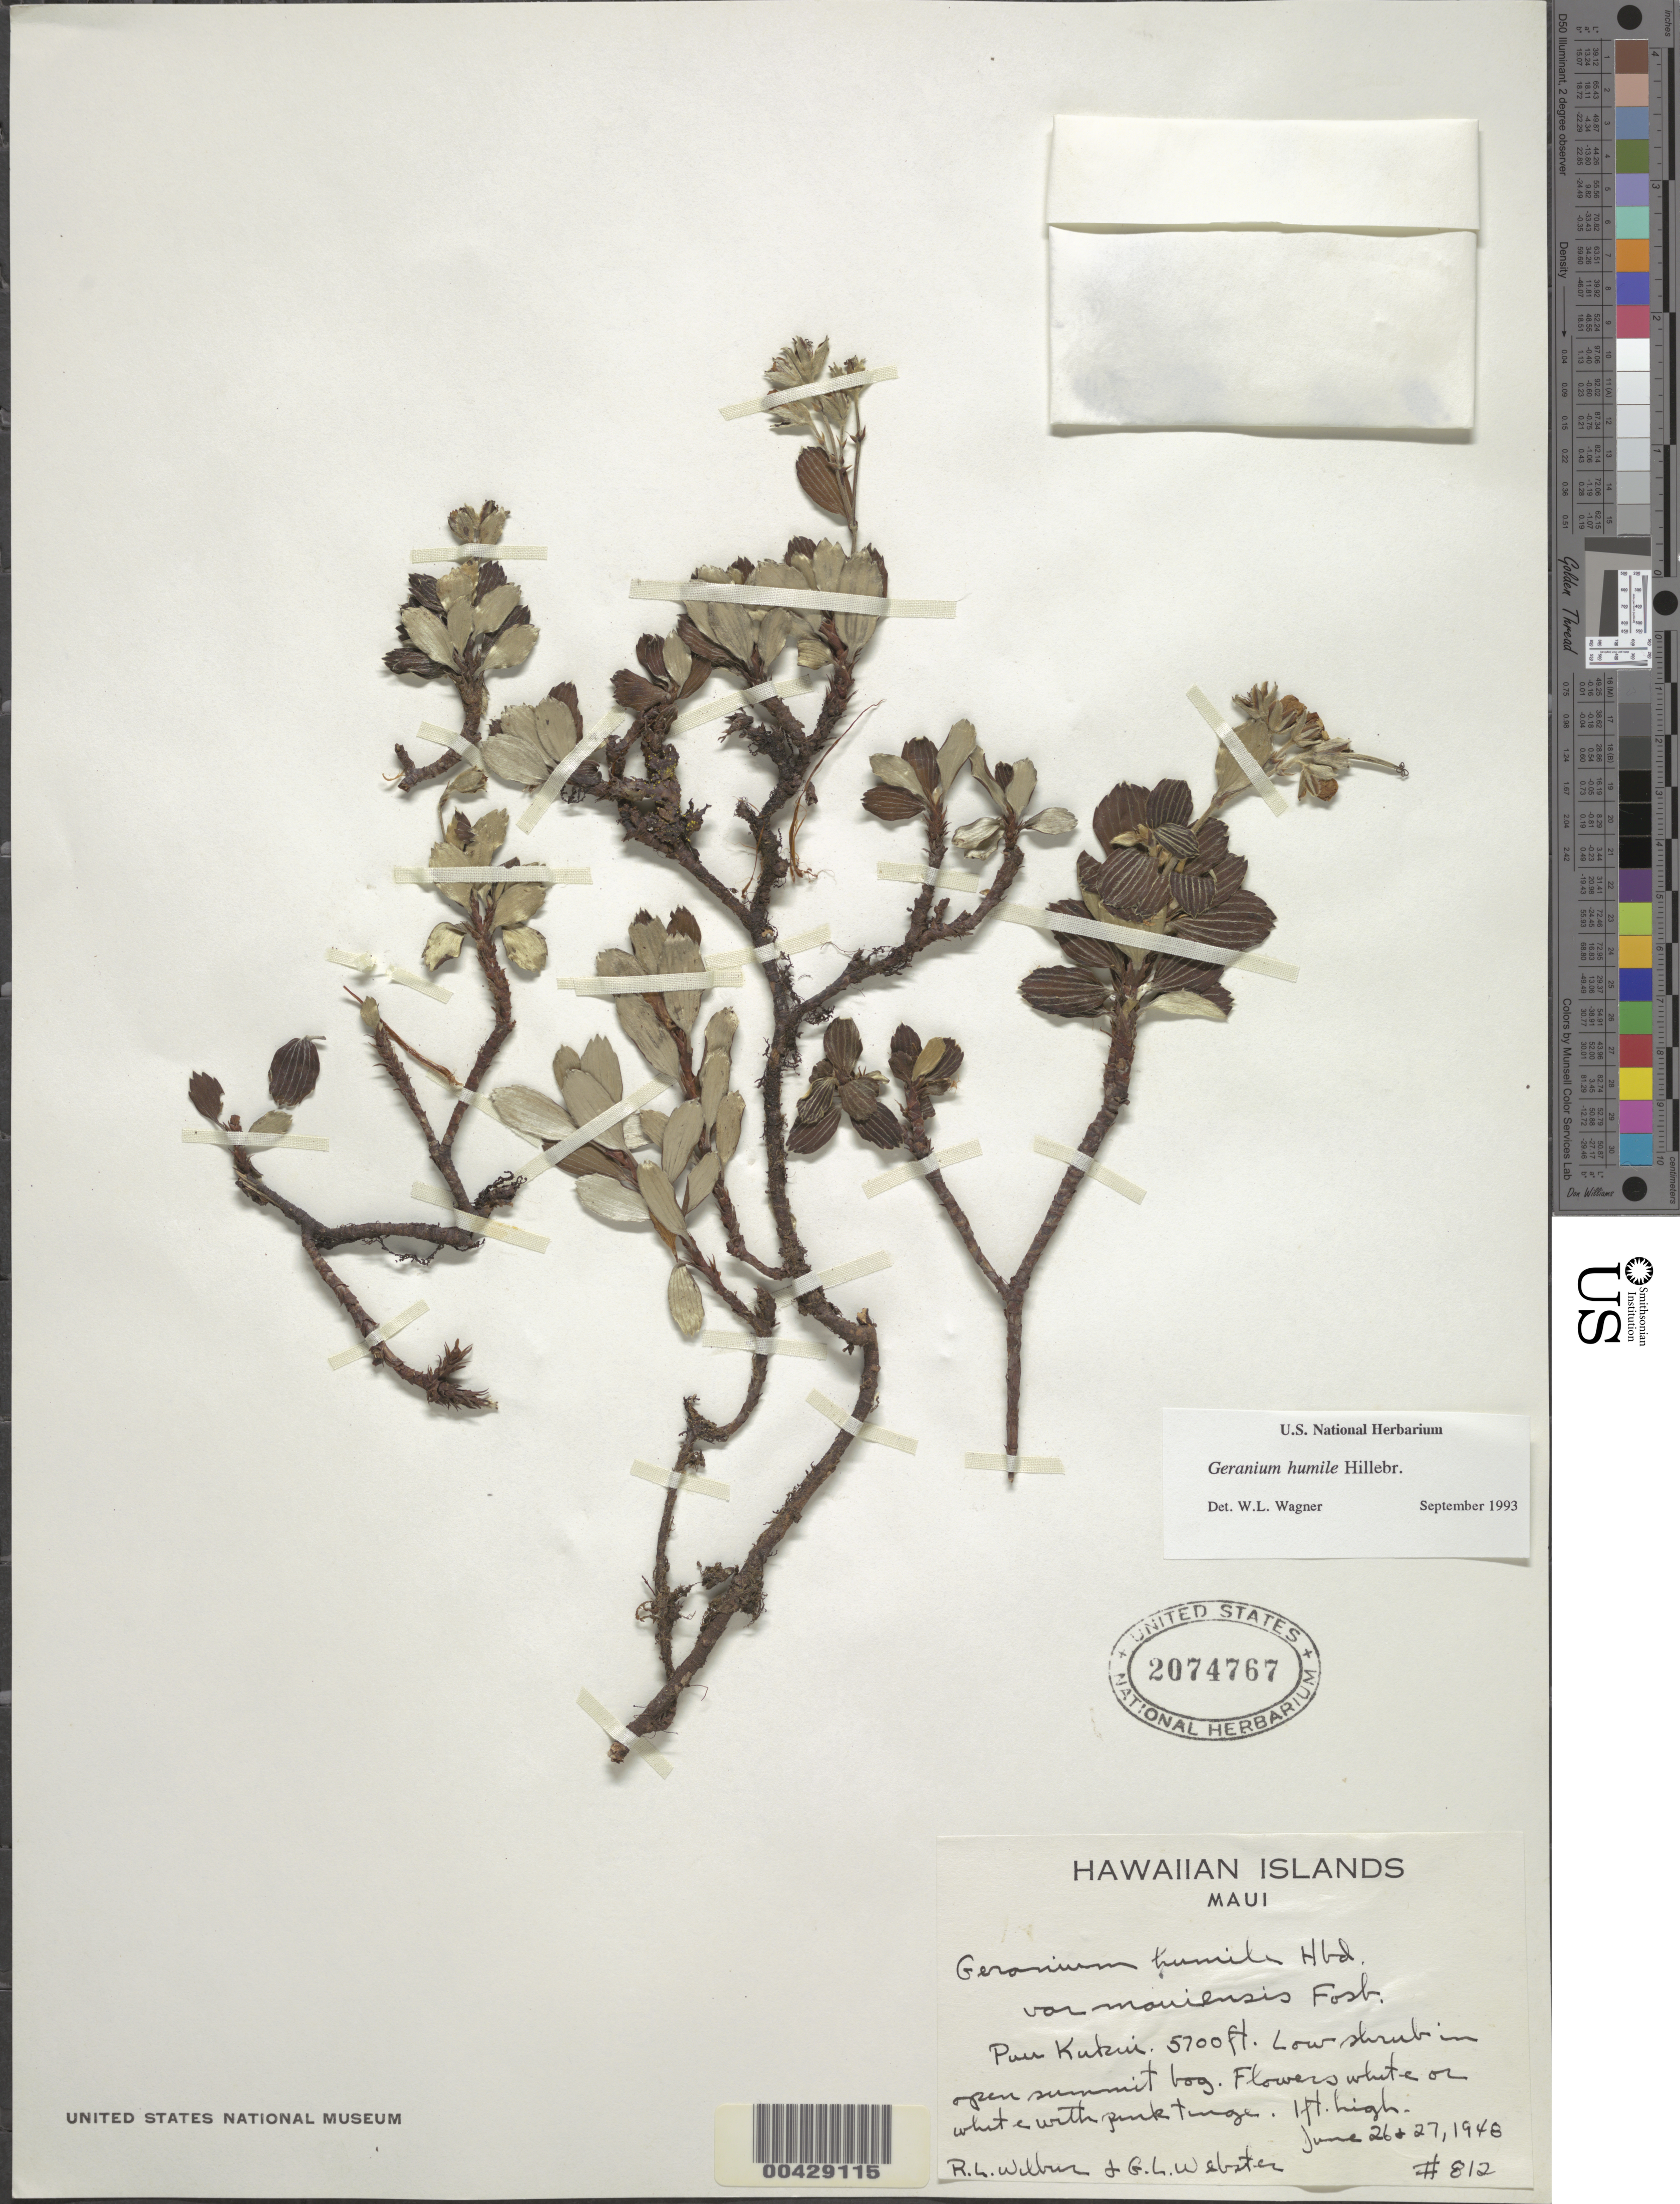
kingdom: Plantae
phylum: Tracheophyta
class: Magnoliopsida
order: Geraniales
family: Geraniaceae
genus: Geranium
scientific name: Geranium humile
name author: Hillebr.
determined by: Wagner, W. L., (BOT), Smithsonian Institution - National Museum of Natural History (UNITED STATES)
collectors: R. L. Wilbur & G. L. Webster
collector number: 812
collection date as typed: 26 Jun 1948 to 27 Jun 1948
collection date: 1948-06-26/1948-06-27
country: United States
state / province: Hawaii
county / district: Maui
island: Maui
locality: Puu Kukui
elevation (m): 1737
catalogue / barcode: US 2074767